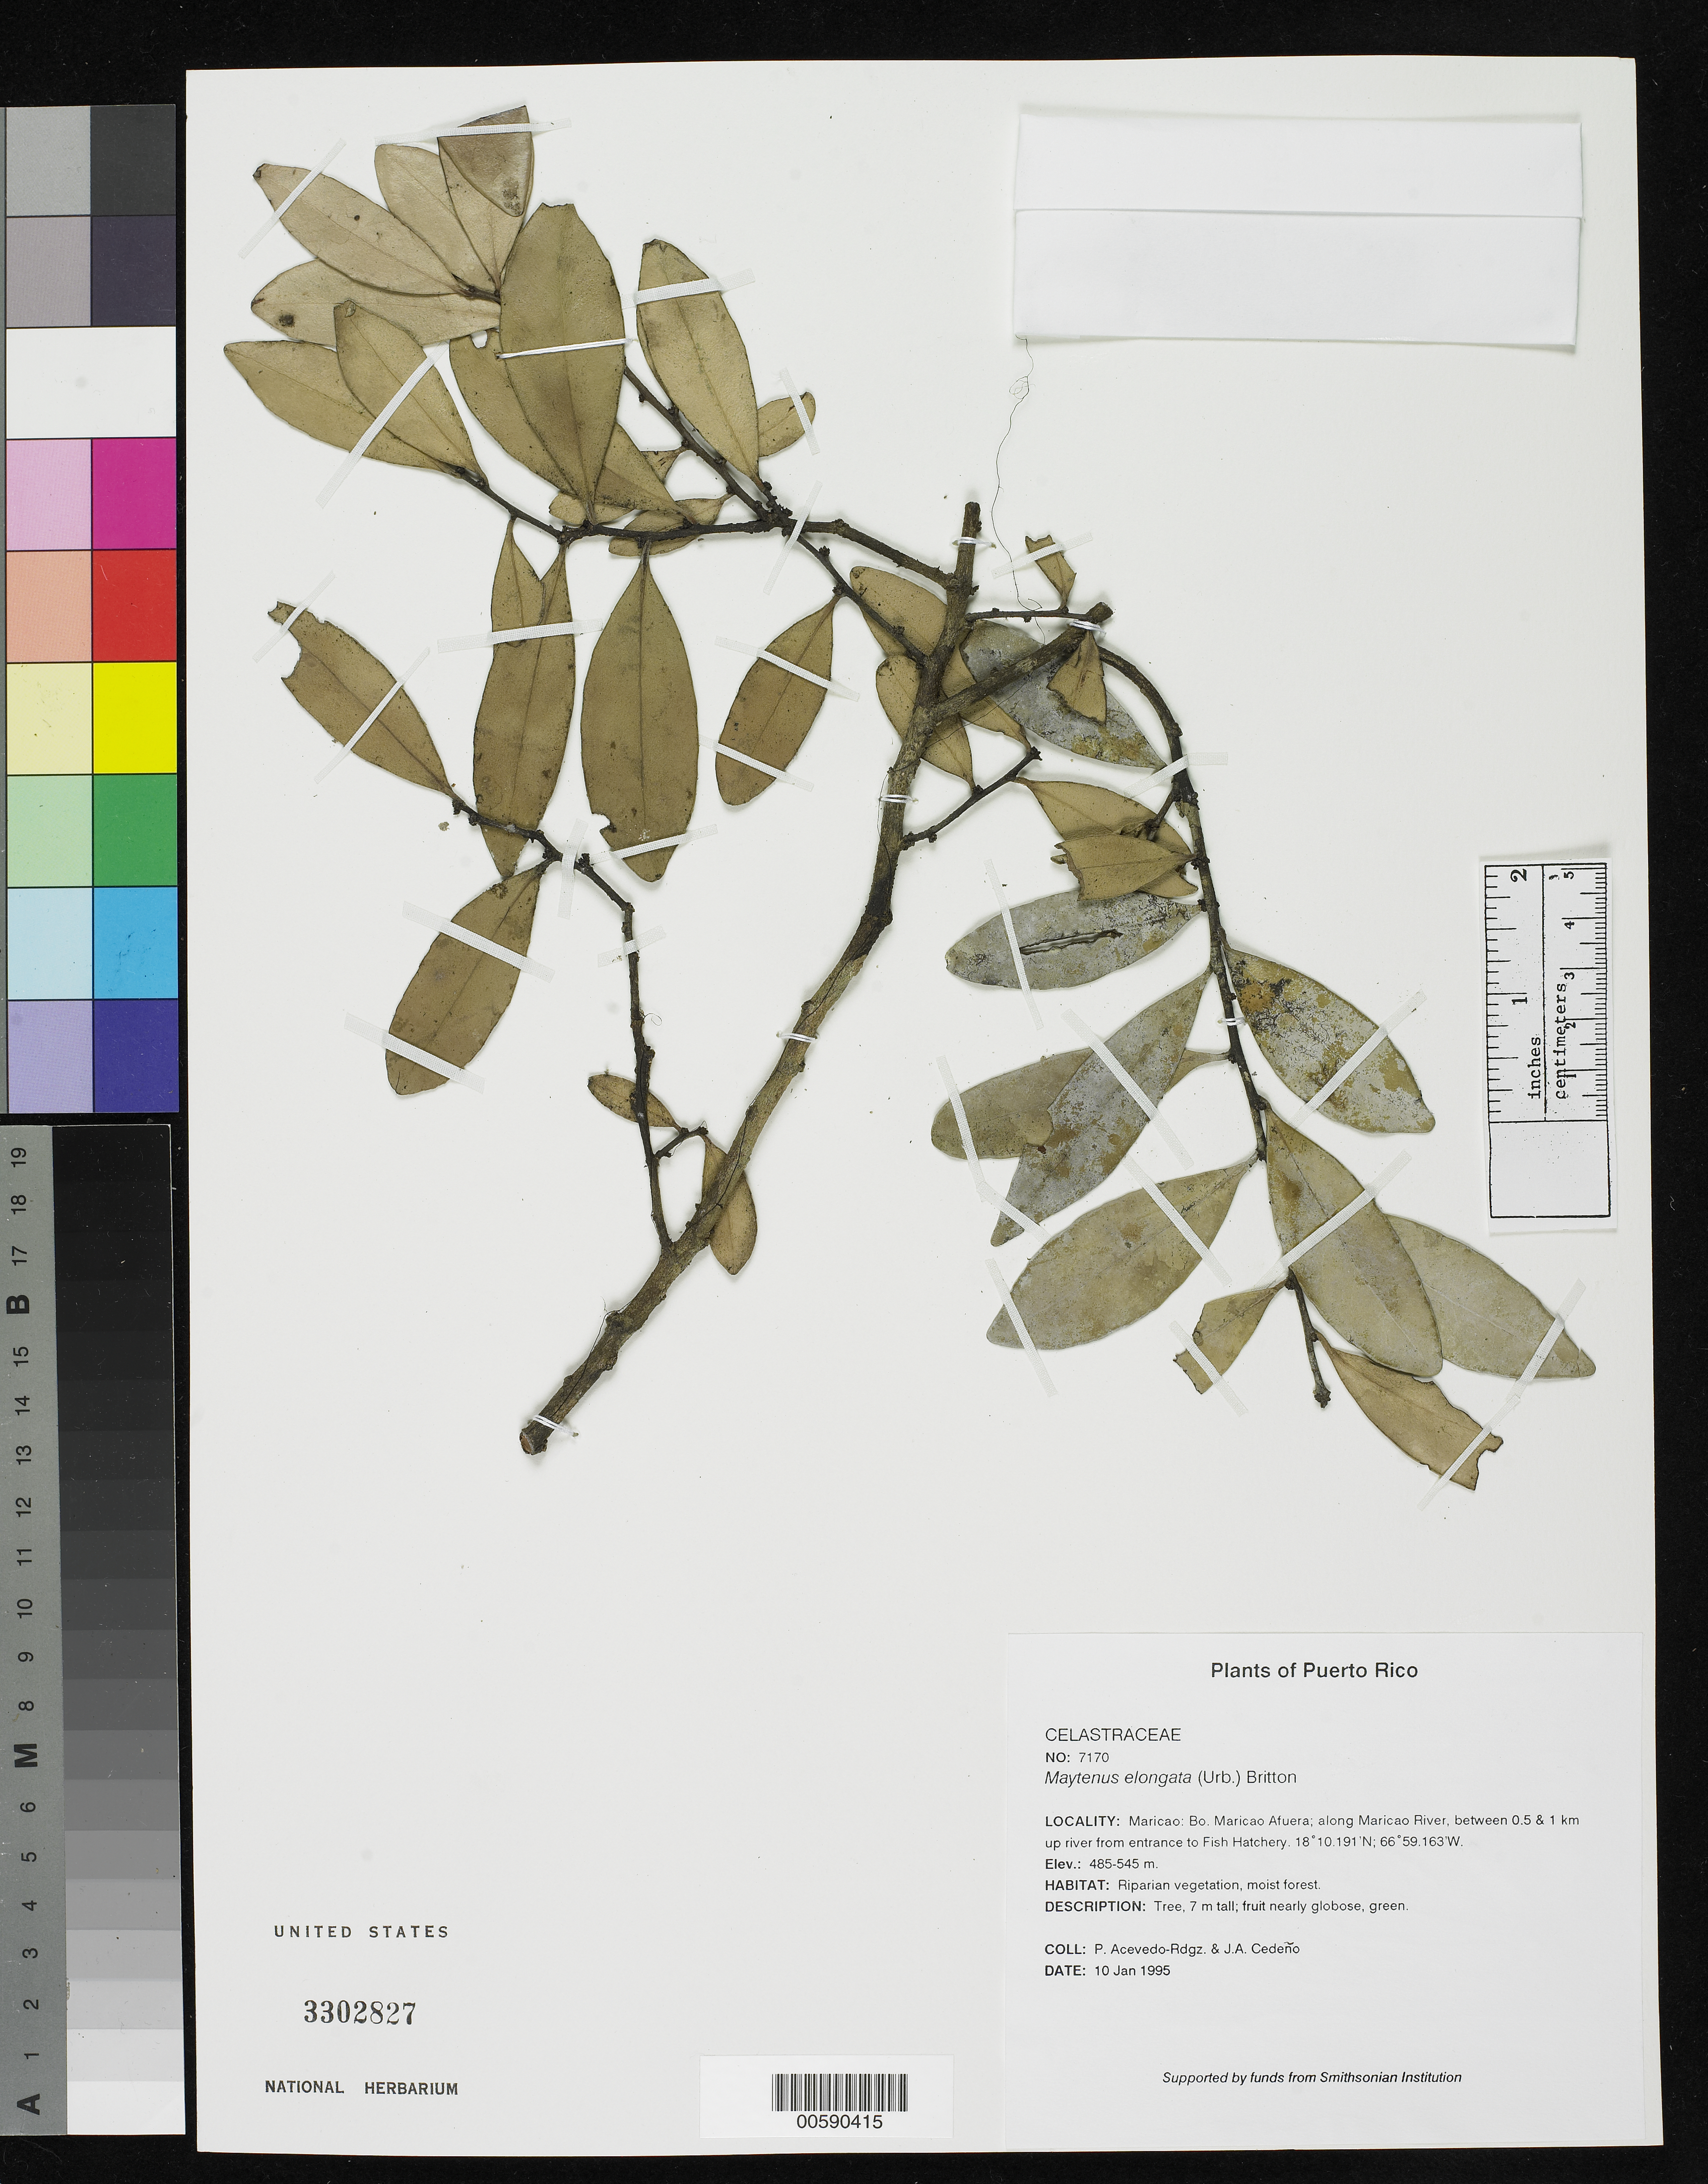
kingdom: Plantae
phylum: Tracheophyta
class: Magnoliopsida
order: Celastrales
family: Celastraceae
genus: Maytenus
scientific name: Maytenus elongata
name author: (Urb.) Britton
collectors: P. Acevedo-Rodr. & J. A. Cedeño M.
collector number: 7170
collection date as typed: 10 Jan 1995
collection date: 1995-01-10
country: Puerto Rico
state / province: Maricao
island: Puerto Rico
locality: Maricao: Bo. Maricao Afuera; along Maricao River, between 0.5 & 1 km up river from entrance to Fish Hatchery.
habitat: Riparian vegetation, moist forest.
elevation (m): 485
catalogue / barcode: US 3302827